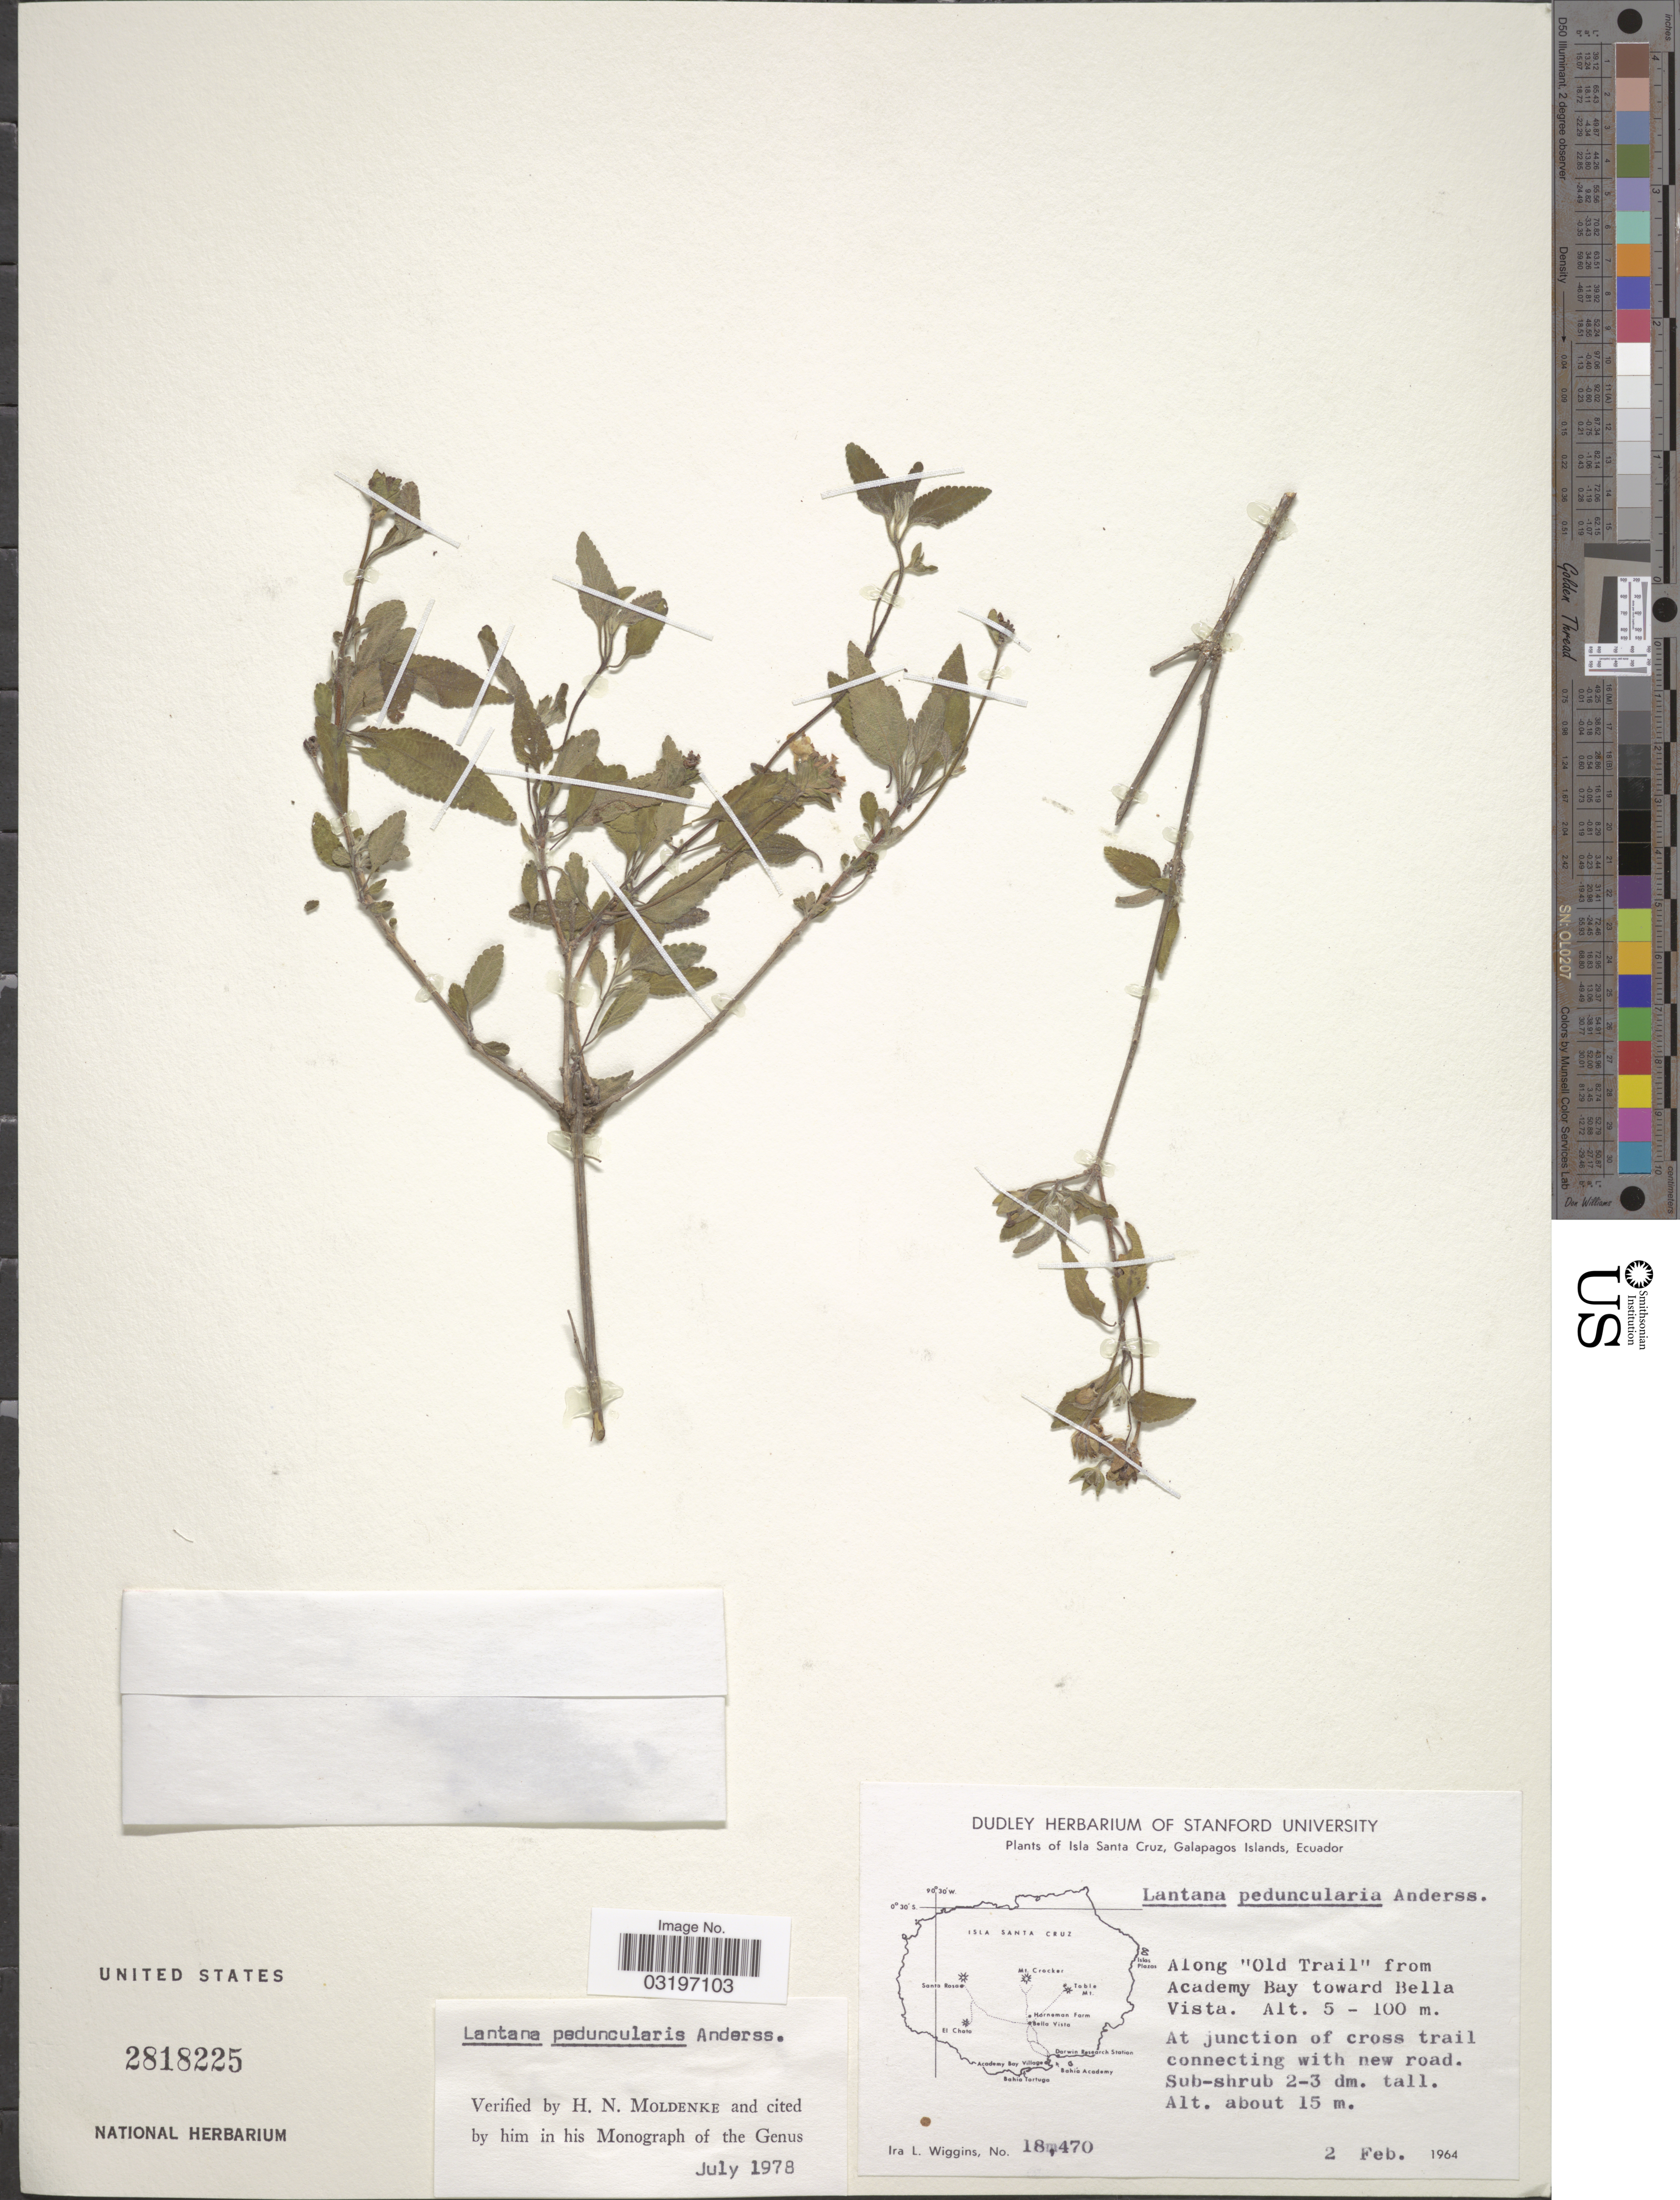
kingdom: Plantae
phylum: Tracheophyta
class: Magnoliopsida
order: Lamiales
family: Verbenaceae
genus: Lantana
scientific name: Lantana peduncularis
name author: Andersson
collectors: I. L. Wiggins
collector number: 18470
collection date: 1964-02-02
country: Ecuador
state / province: Colón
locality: Isla of Santa Cruz, Galapagos Islands. Along "Old Trail" from Academy Bay toward Bella Vista.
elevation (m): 5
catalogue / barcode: US 2818225